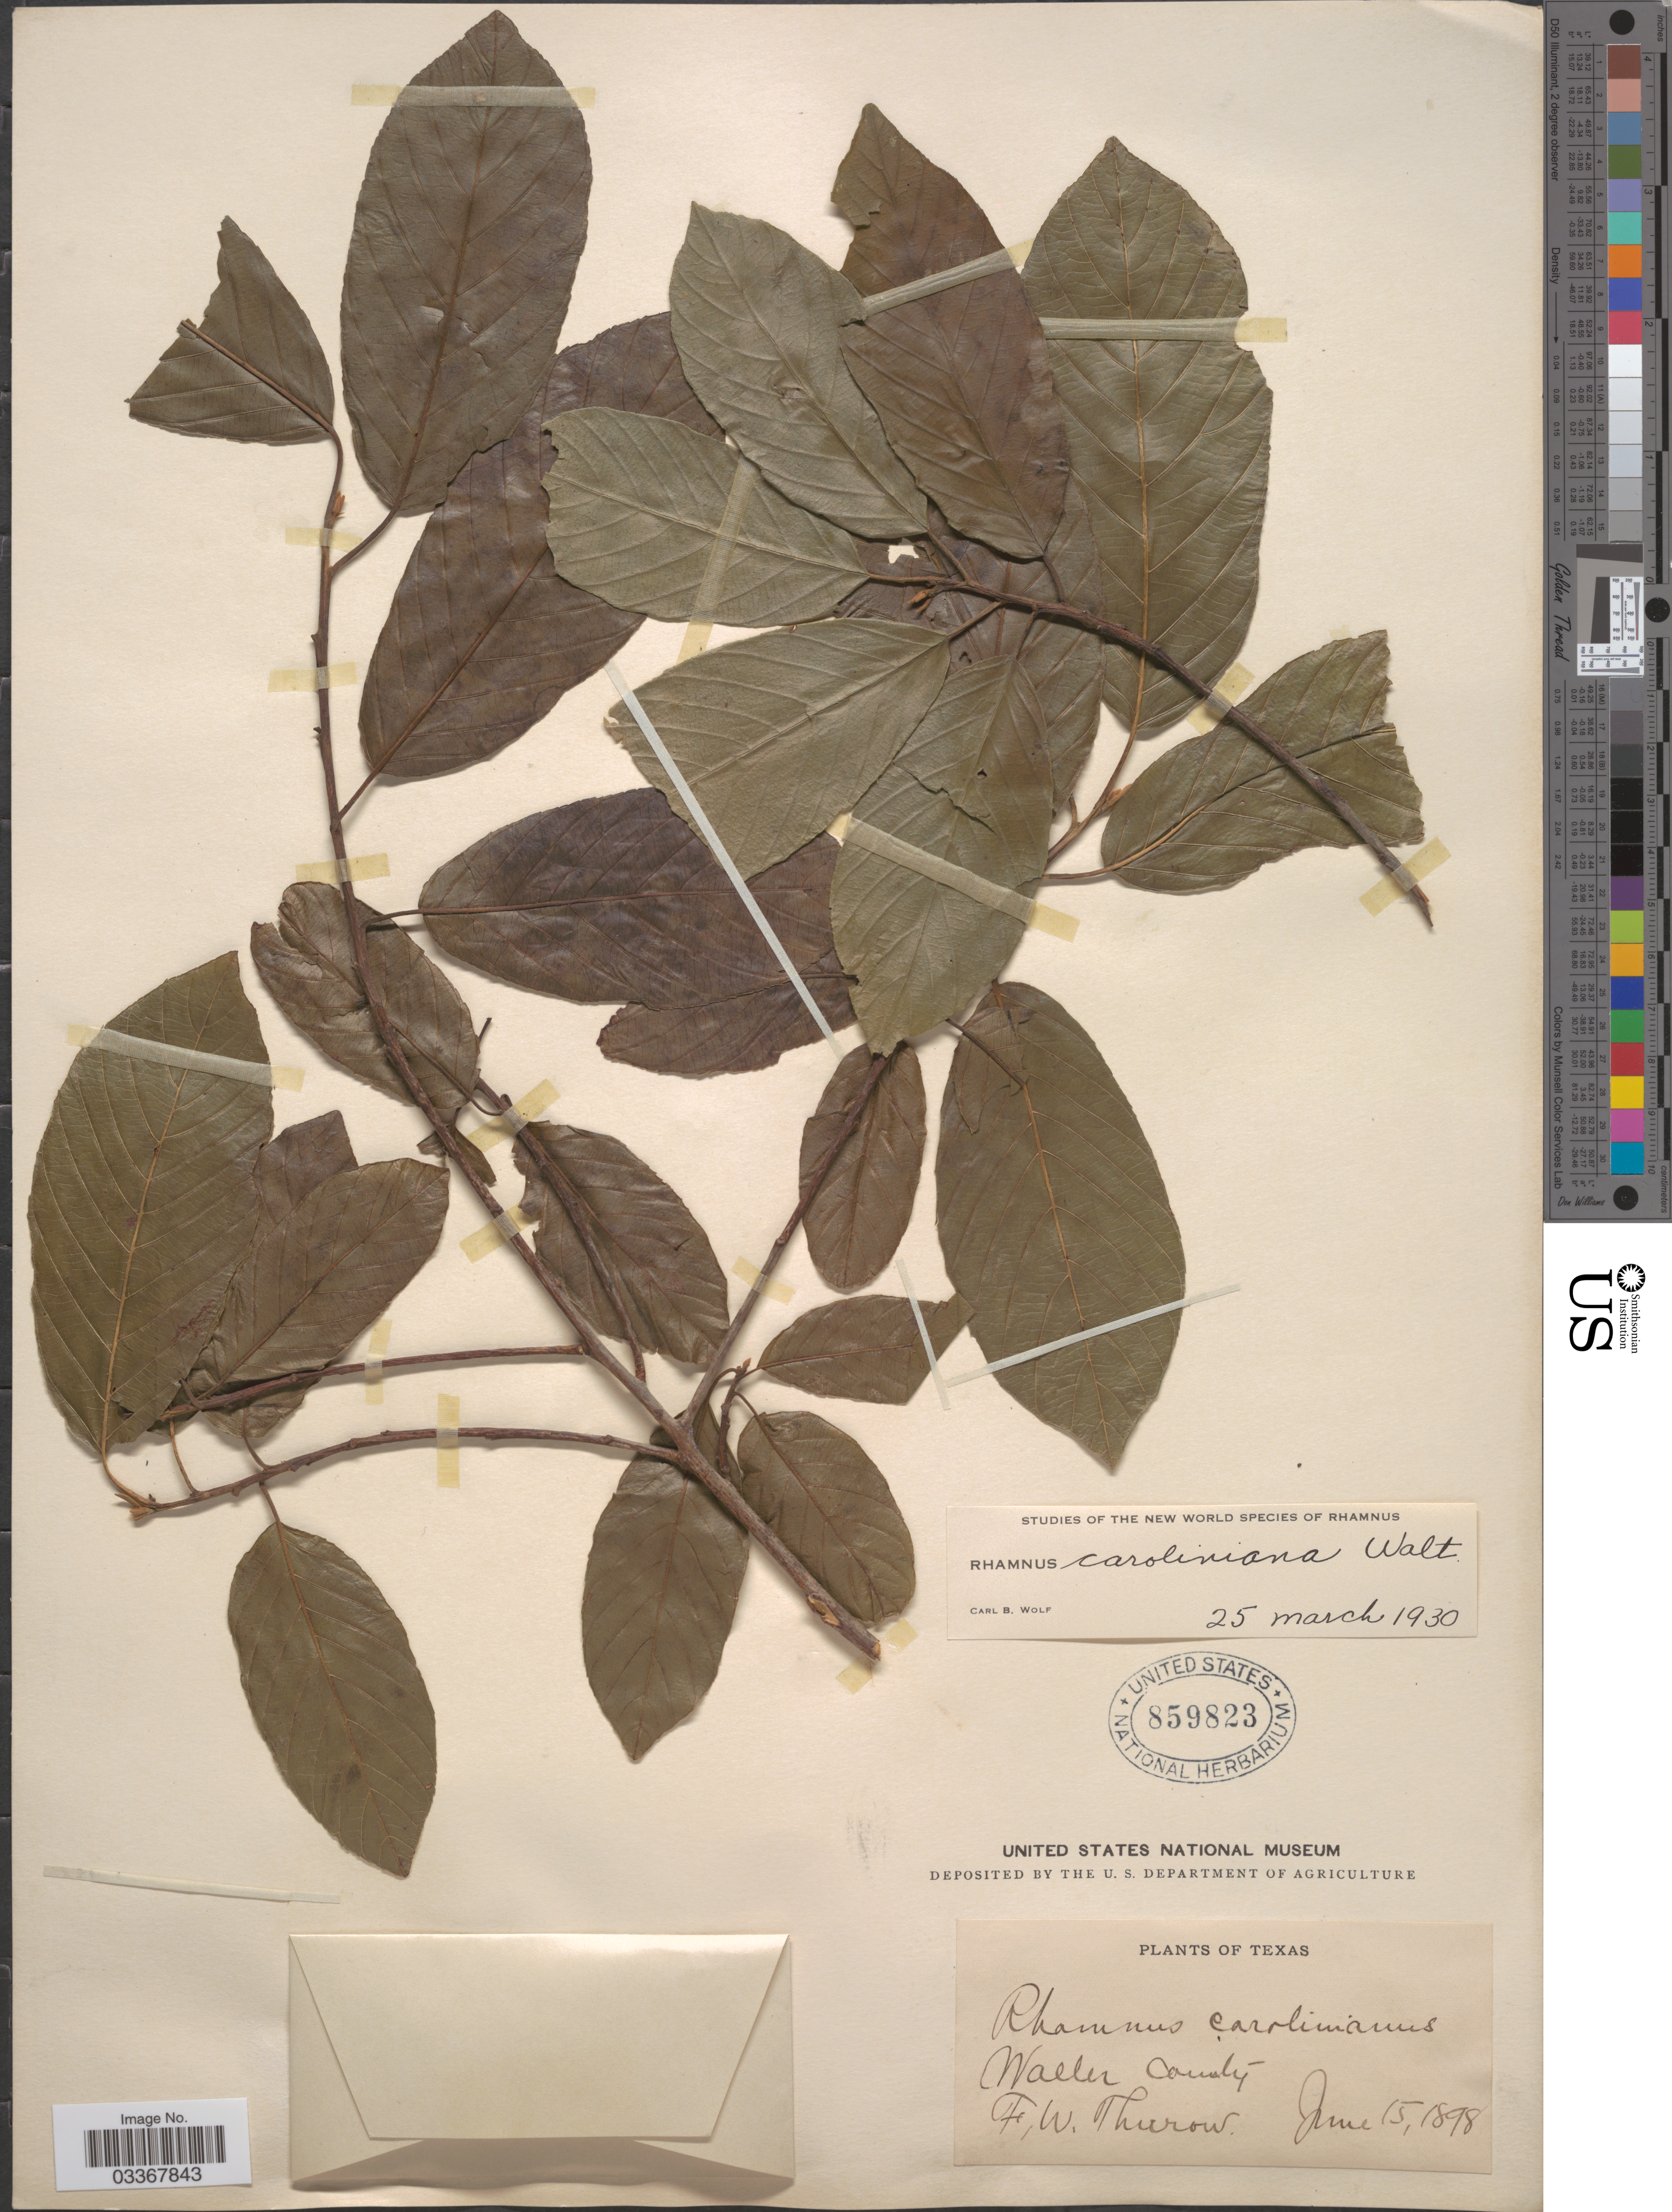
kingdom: Plantae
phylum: Tracheophyta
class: Magnoliopsida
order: Rosales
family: Rhamnaceae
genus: Frangula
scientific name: Frangula caroliniana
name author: (Walter) A. Gray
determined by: Strong, Mark T., (BOT), Smithsonian Institution - National Museum of Natural History (UNITED STATES)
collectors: F. W. Thurow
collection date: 1898-06-15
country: United States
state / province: Texas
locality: Waller County.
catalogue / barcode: US 859823